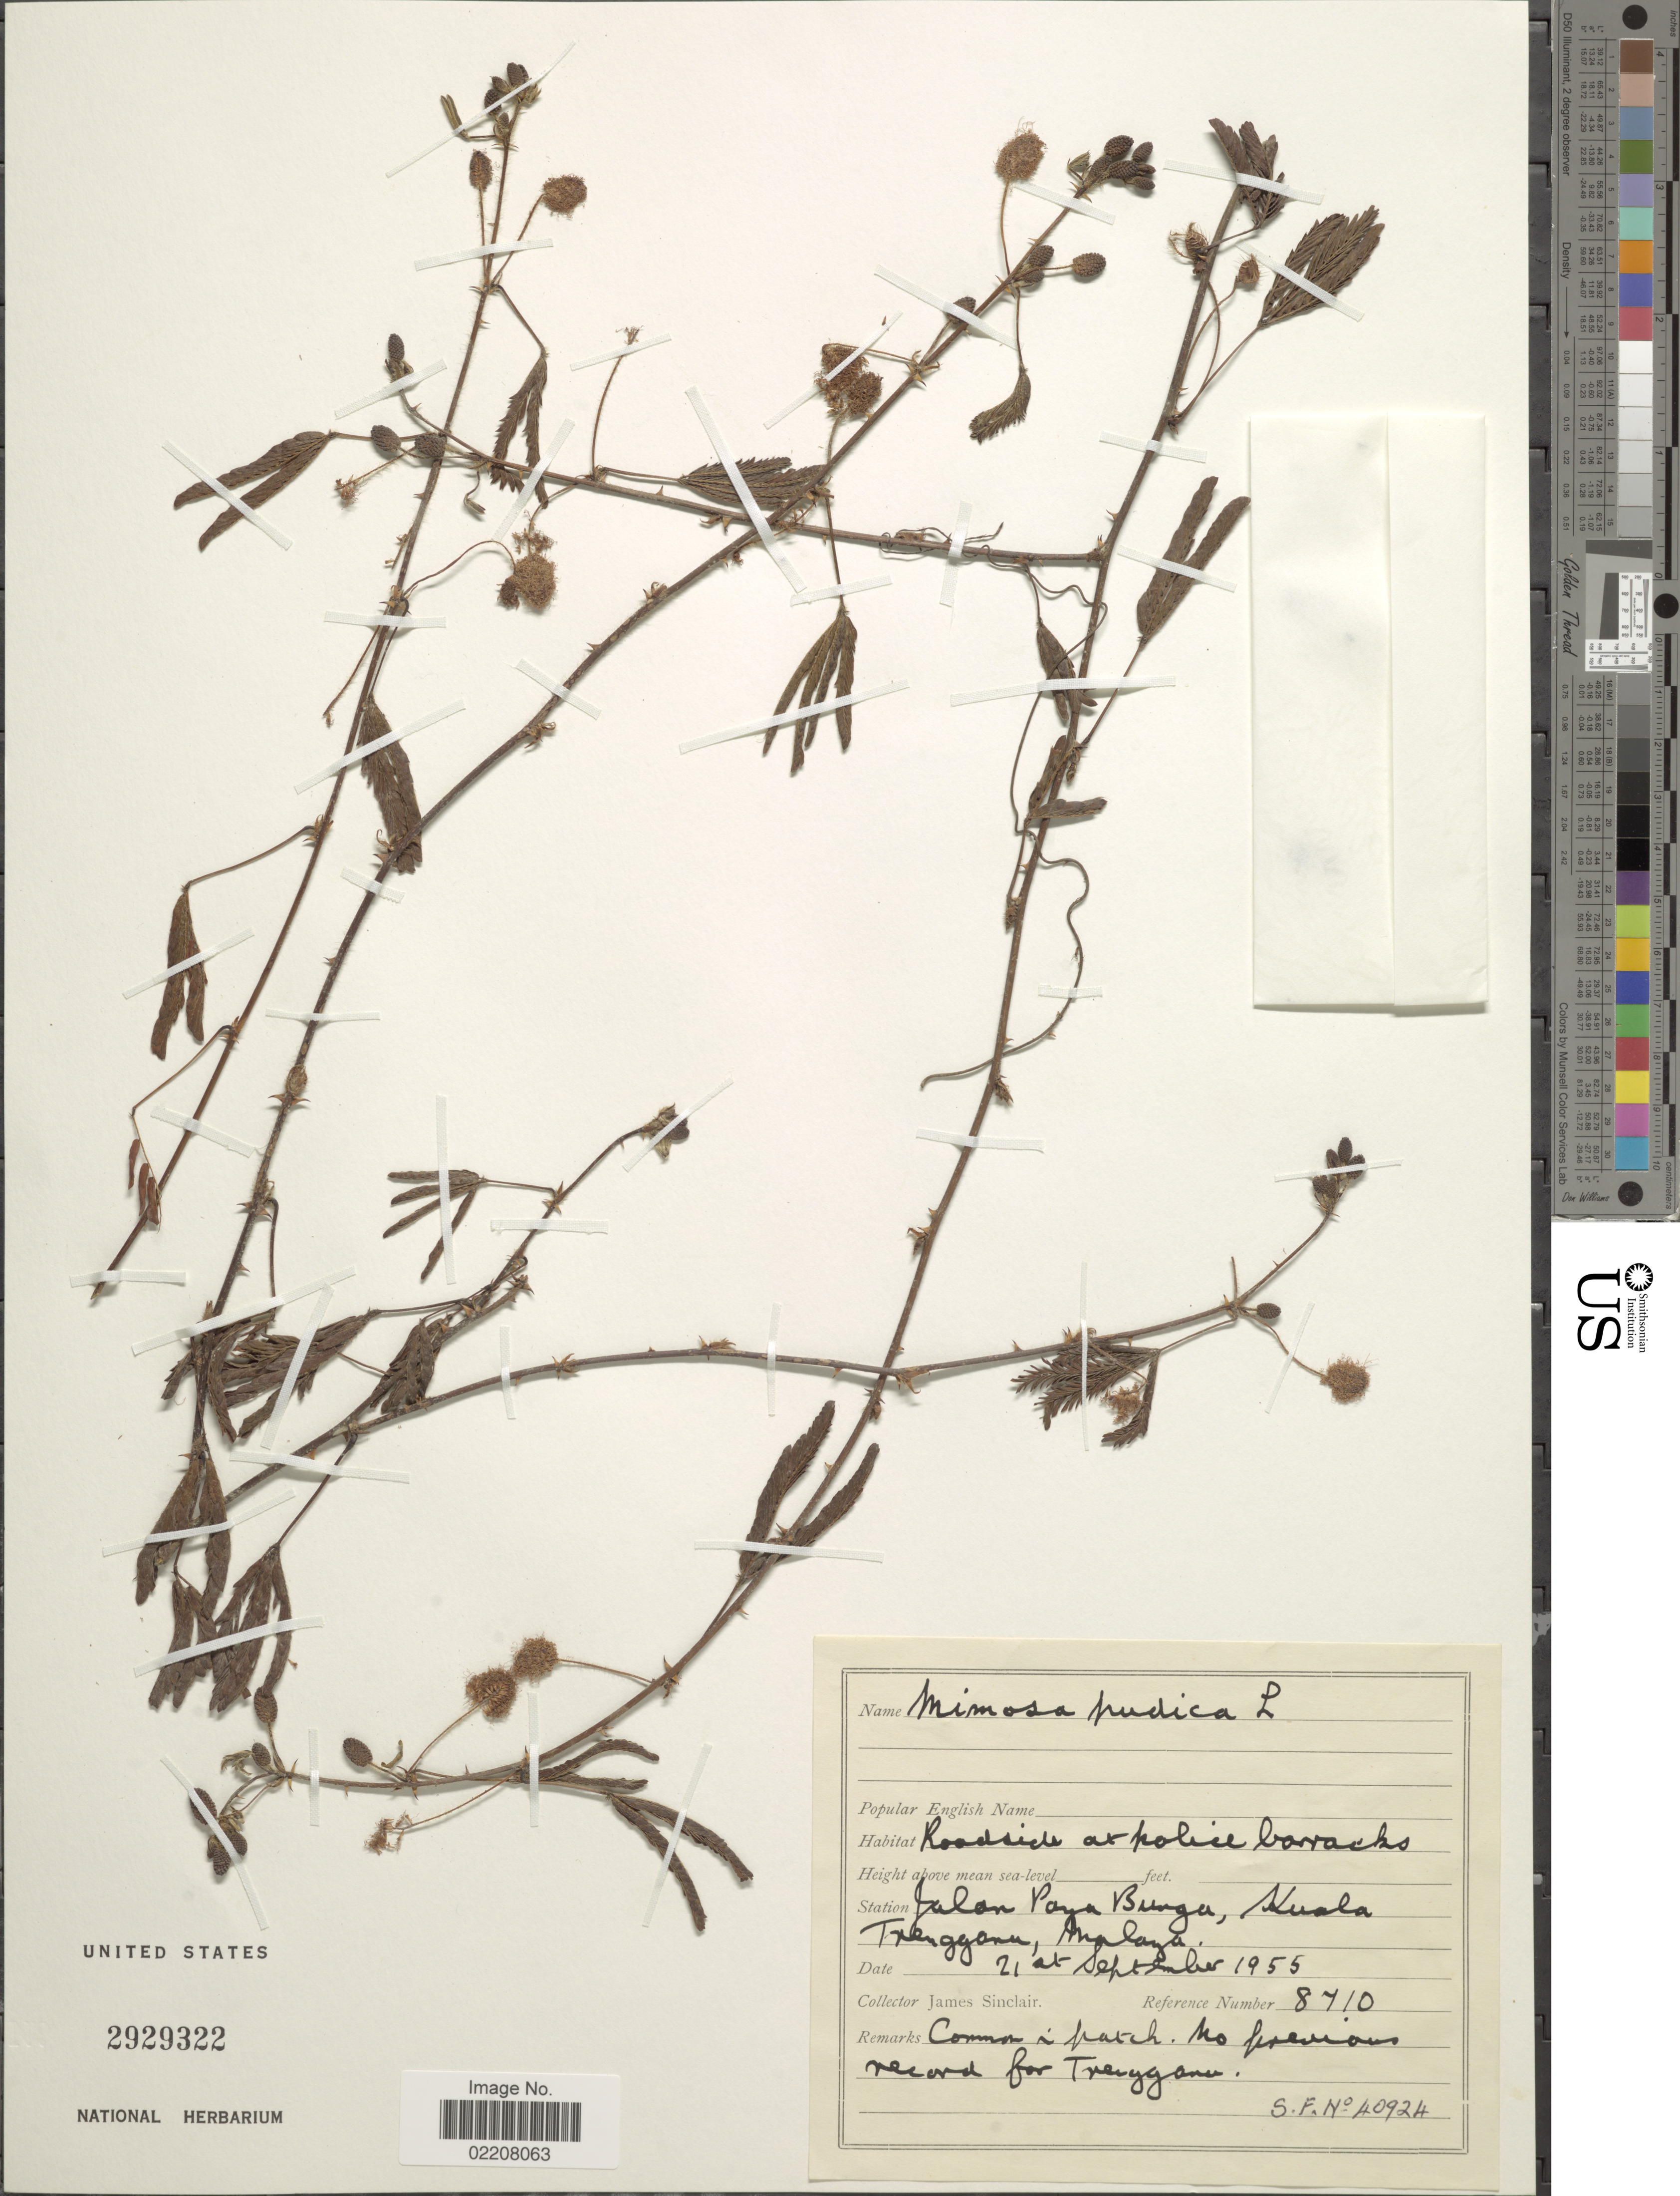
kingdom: Plantae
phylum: Tracheophyta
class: Magnoliopsida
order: Fabales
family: Fabaceae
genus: Mimosa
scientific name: Mimosa pudica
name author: L.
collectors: J. Sinclair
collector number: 8710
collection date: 1955-09-21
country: Malaysia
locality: Jalan Paya Bunga, Kuala Terengganu, Malaya, roadside.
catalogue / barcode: US 2929322